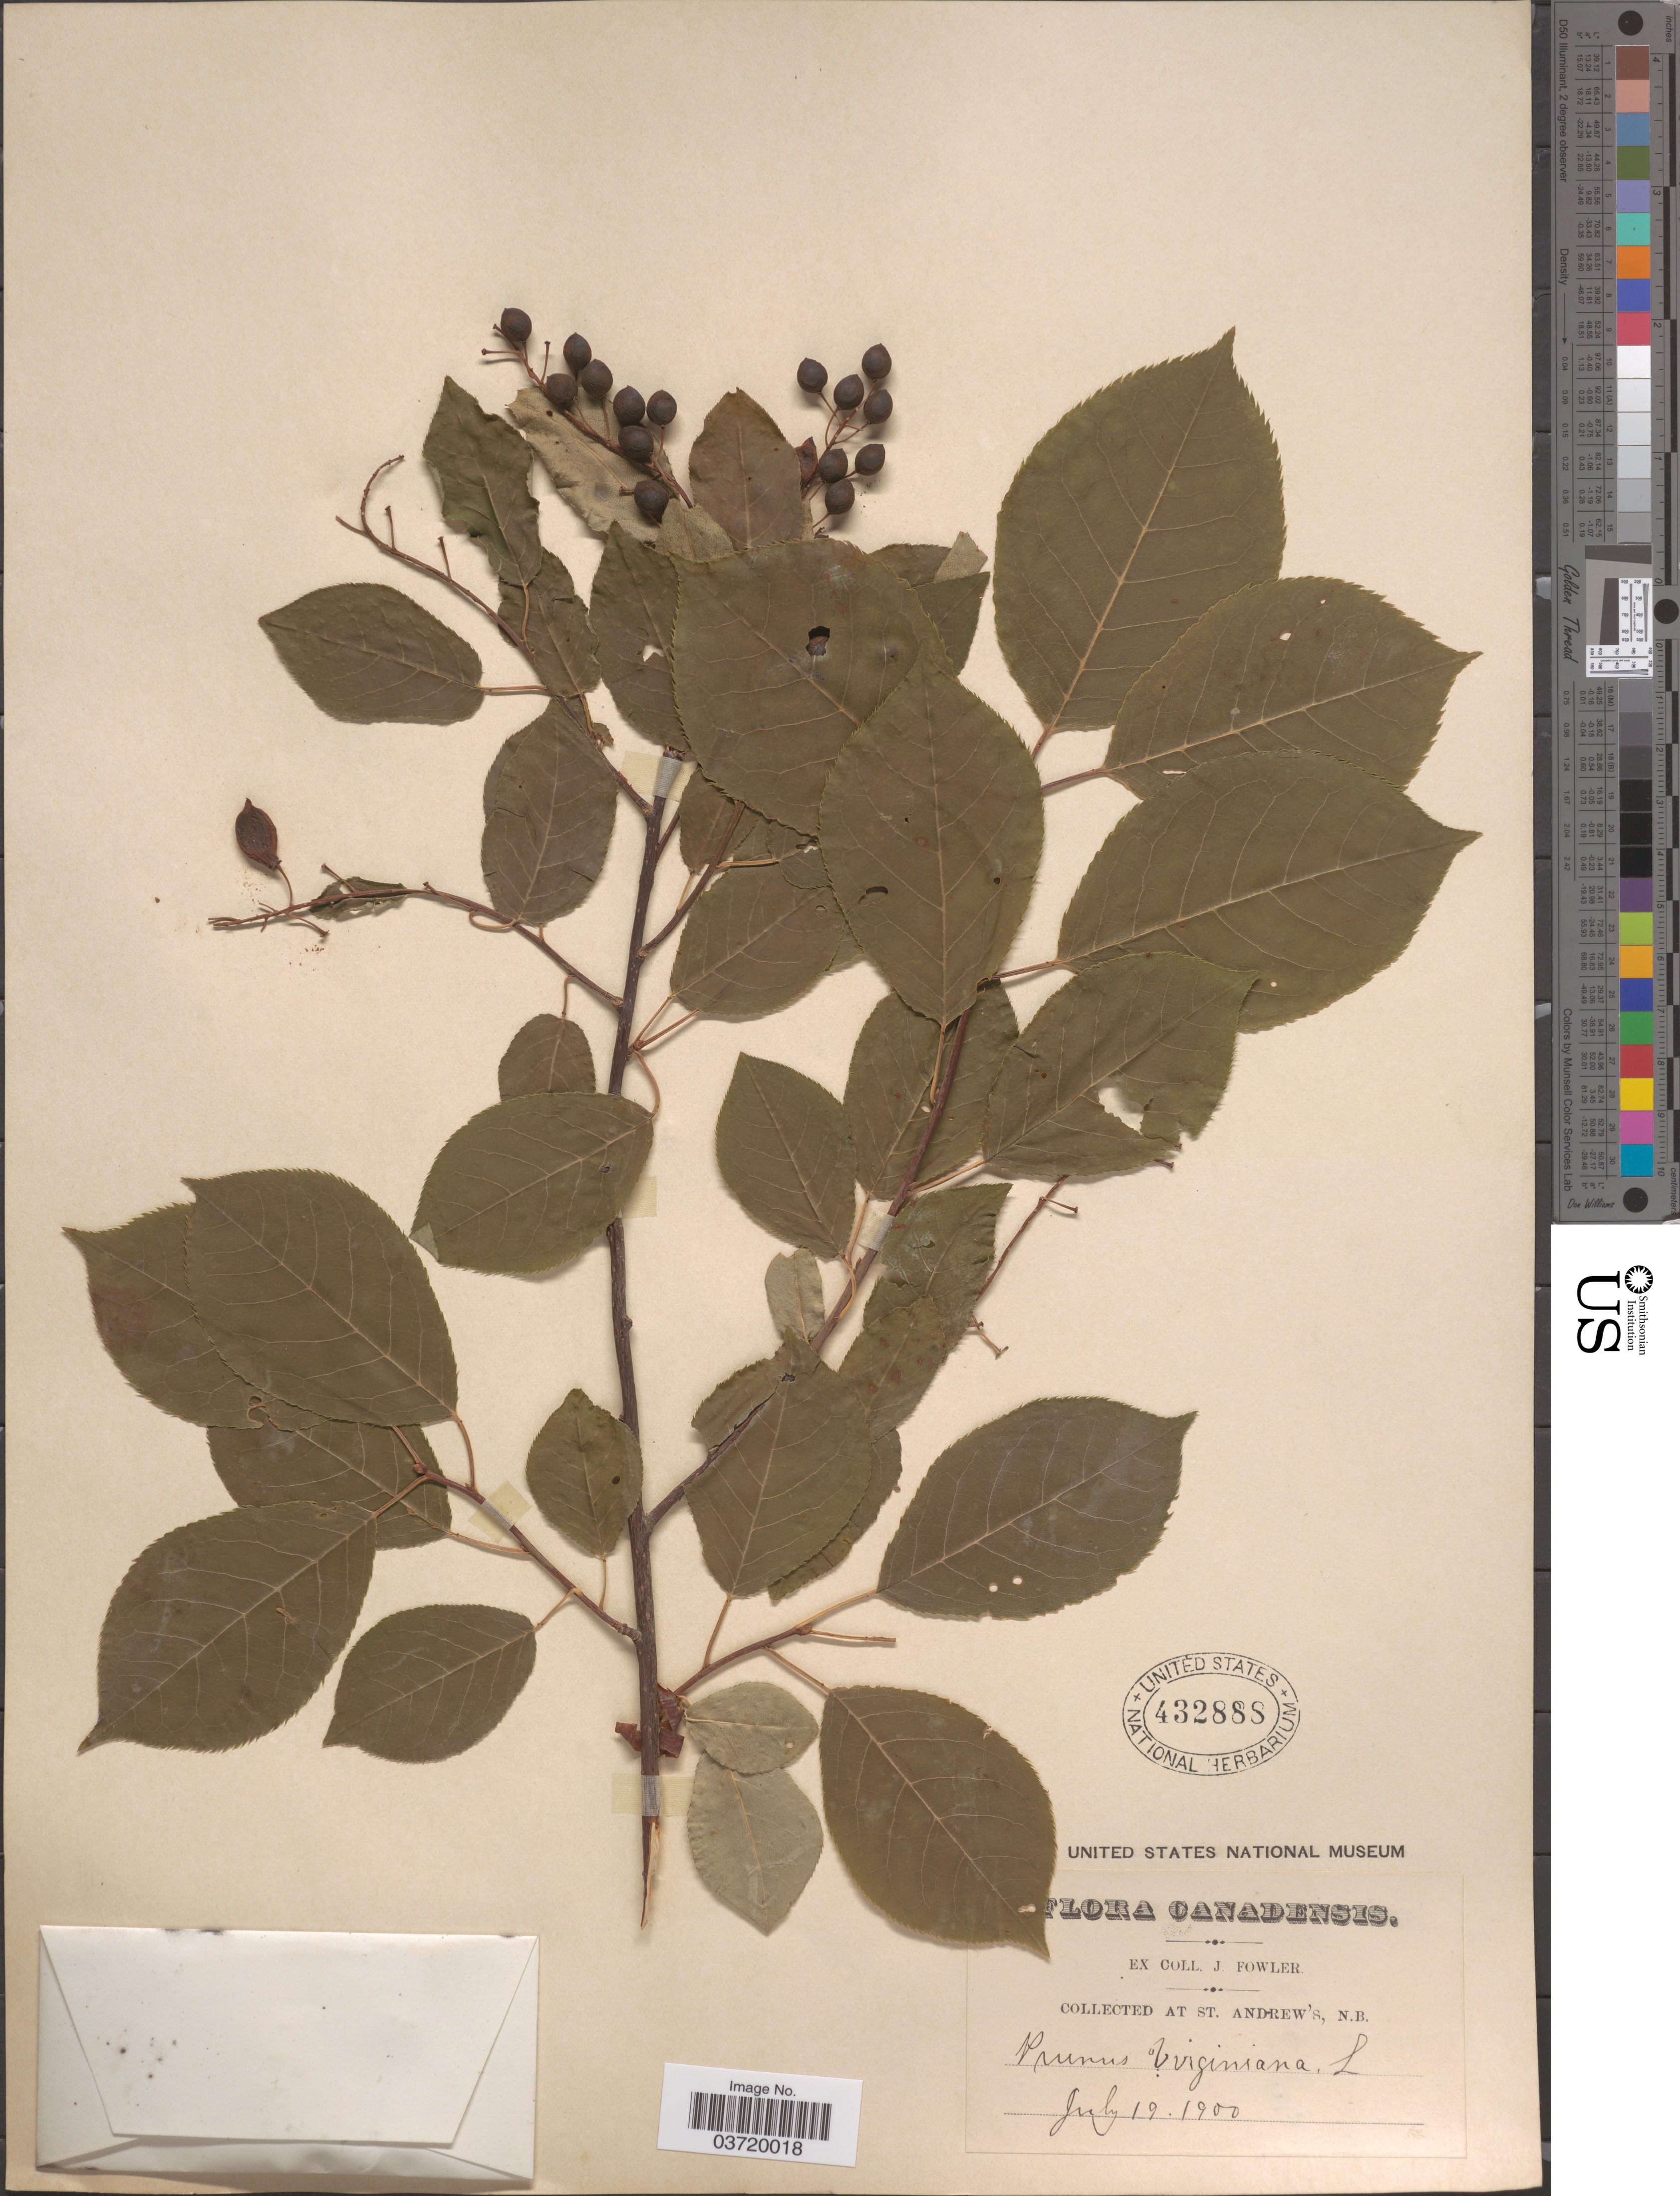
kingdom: Plantae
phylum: Tracheophyta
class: Magnoliopsida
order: Rosales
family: Rosaceae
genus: Prunus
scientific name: Prunus virginiana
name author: L.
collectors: J. Fowler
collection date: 1900-07-19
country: Canada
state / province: New Brunswick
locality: At St. Andrew's.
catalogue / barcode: US 432888